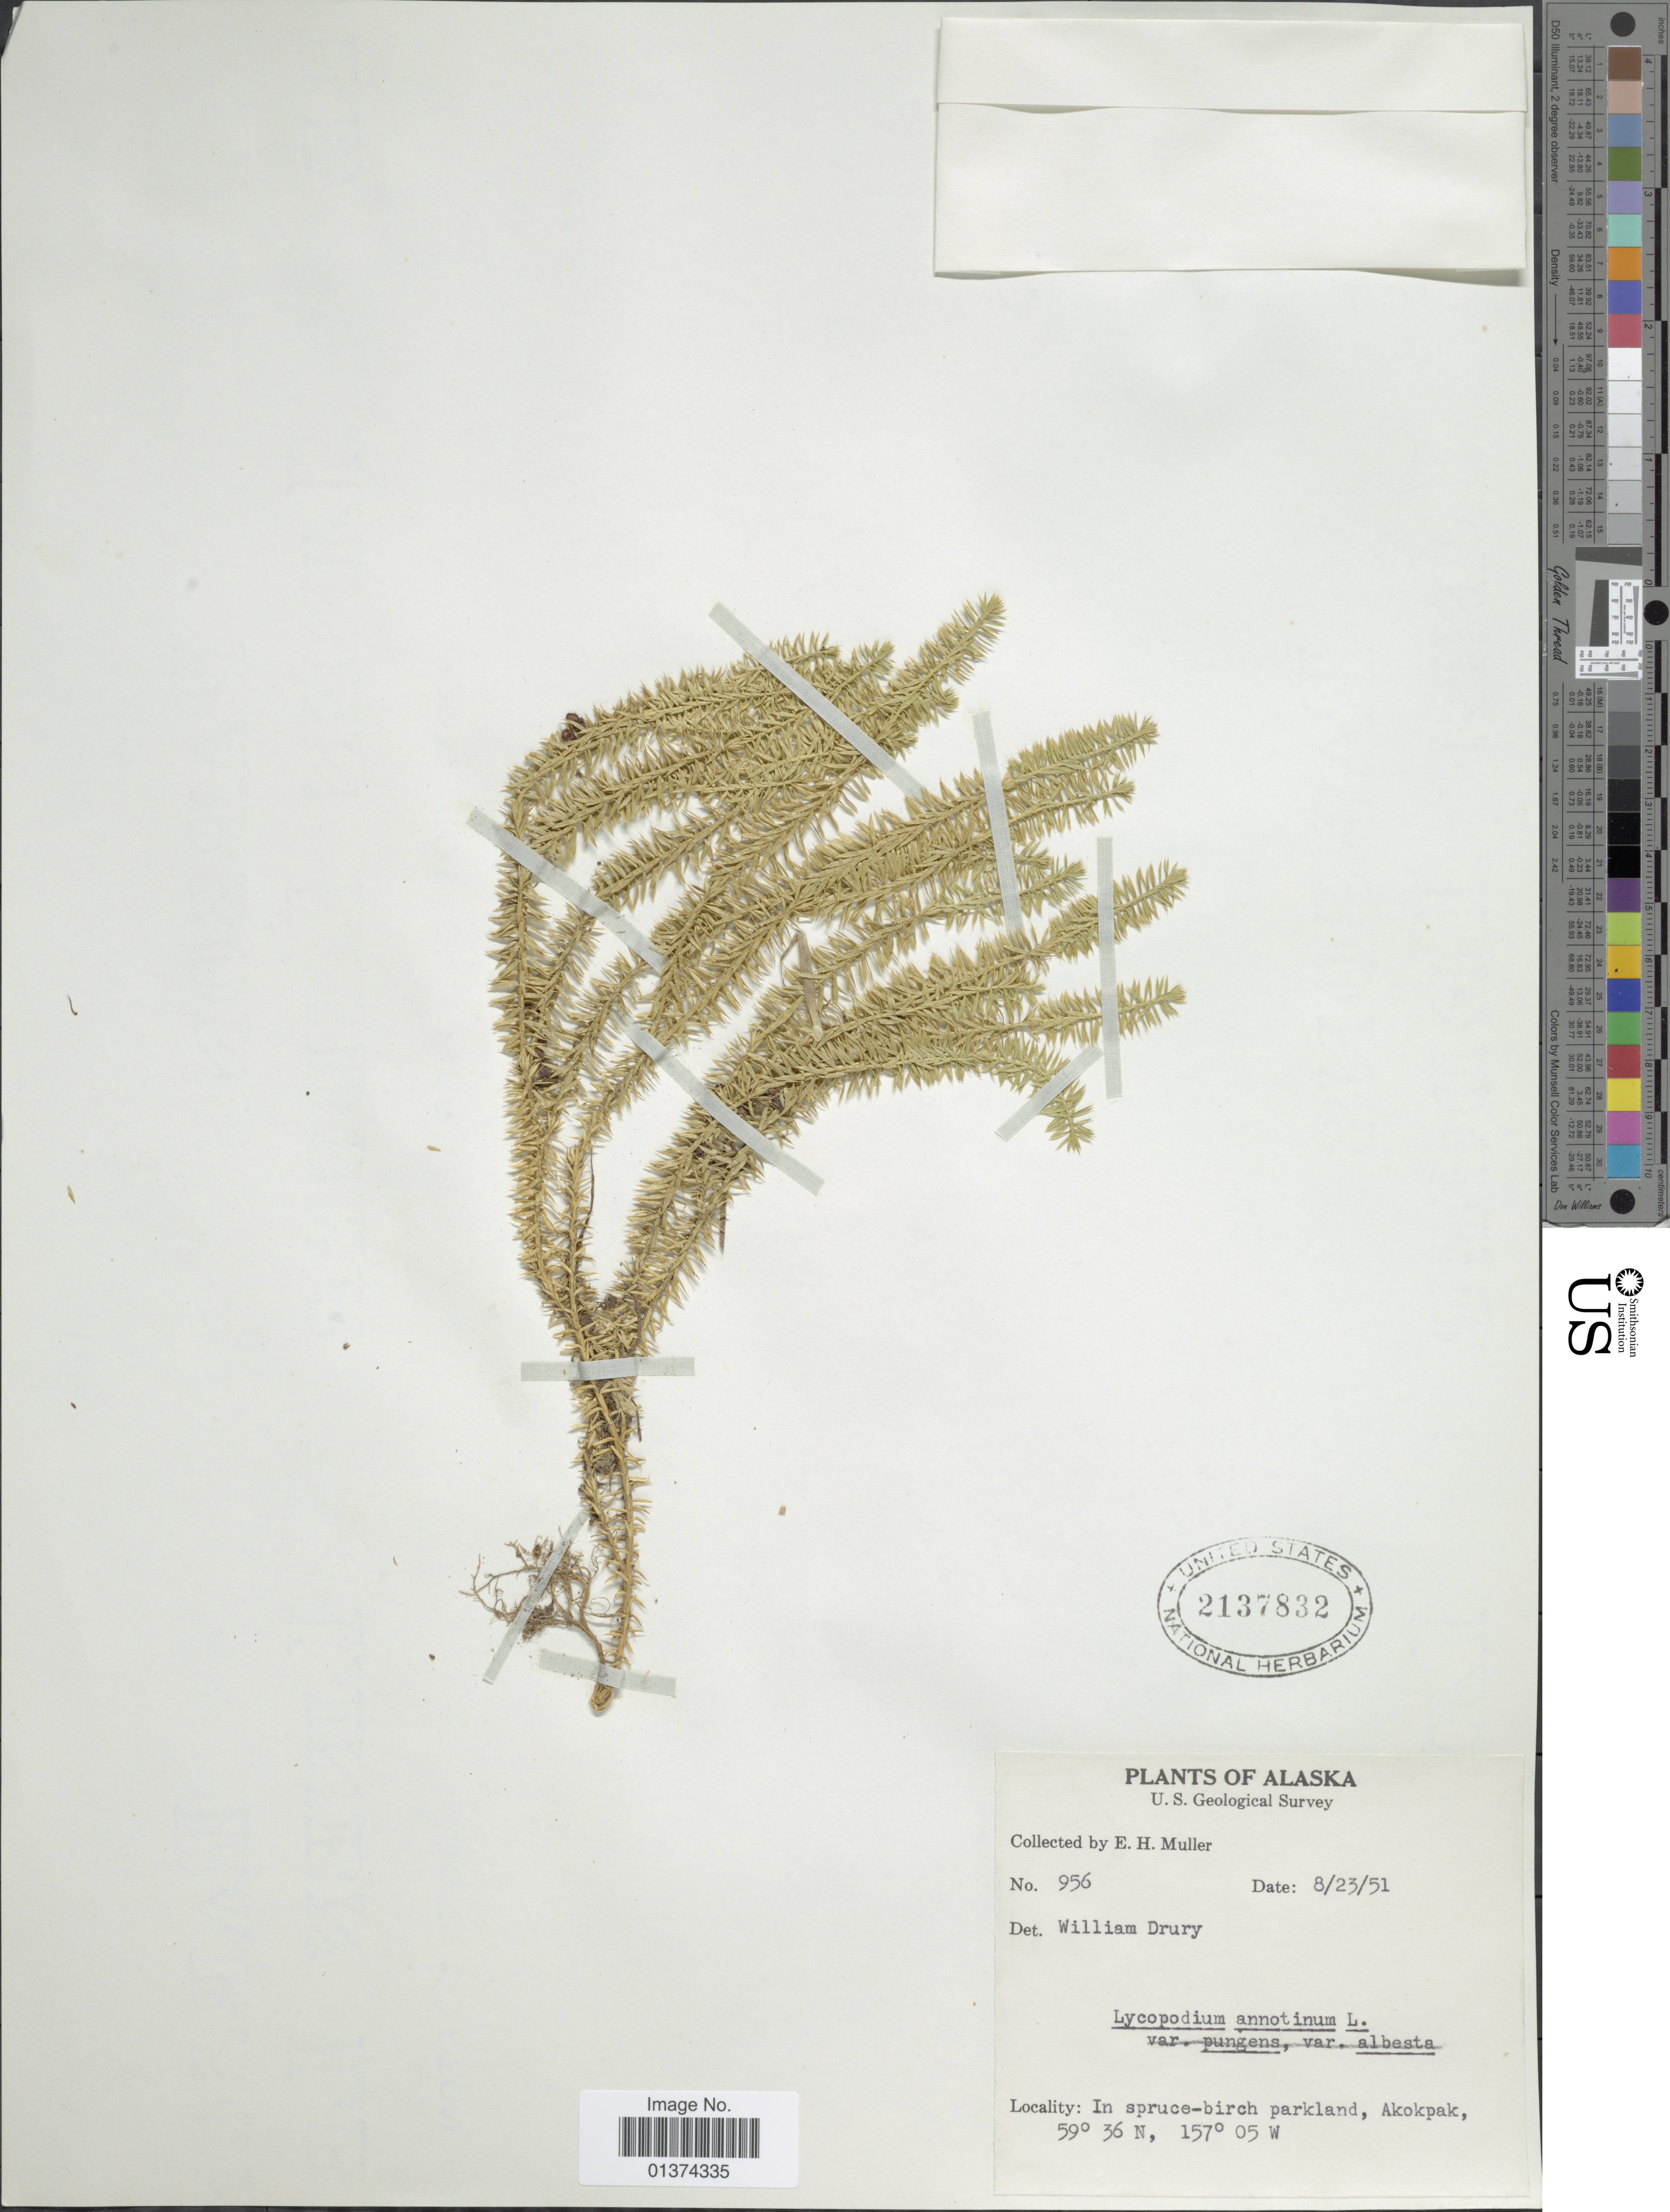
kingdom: Plantae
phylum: Tracheophyta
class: Lycopodiopsida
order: Lycopodiales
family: Lycopodiaceae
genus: Spinulum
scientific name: Spinulum annotinum subsp. annotinum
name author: (L.) A. Haines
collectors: E. H. Muller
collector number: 956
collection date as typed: Transcribed d/m/y: 23/8/51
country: United States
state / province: Alaska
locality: In spruce-birch parkland, Akokpak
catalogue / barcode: US 2137832